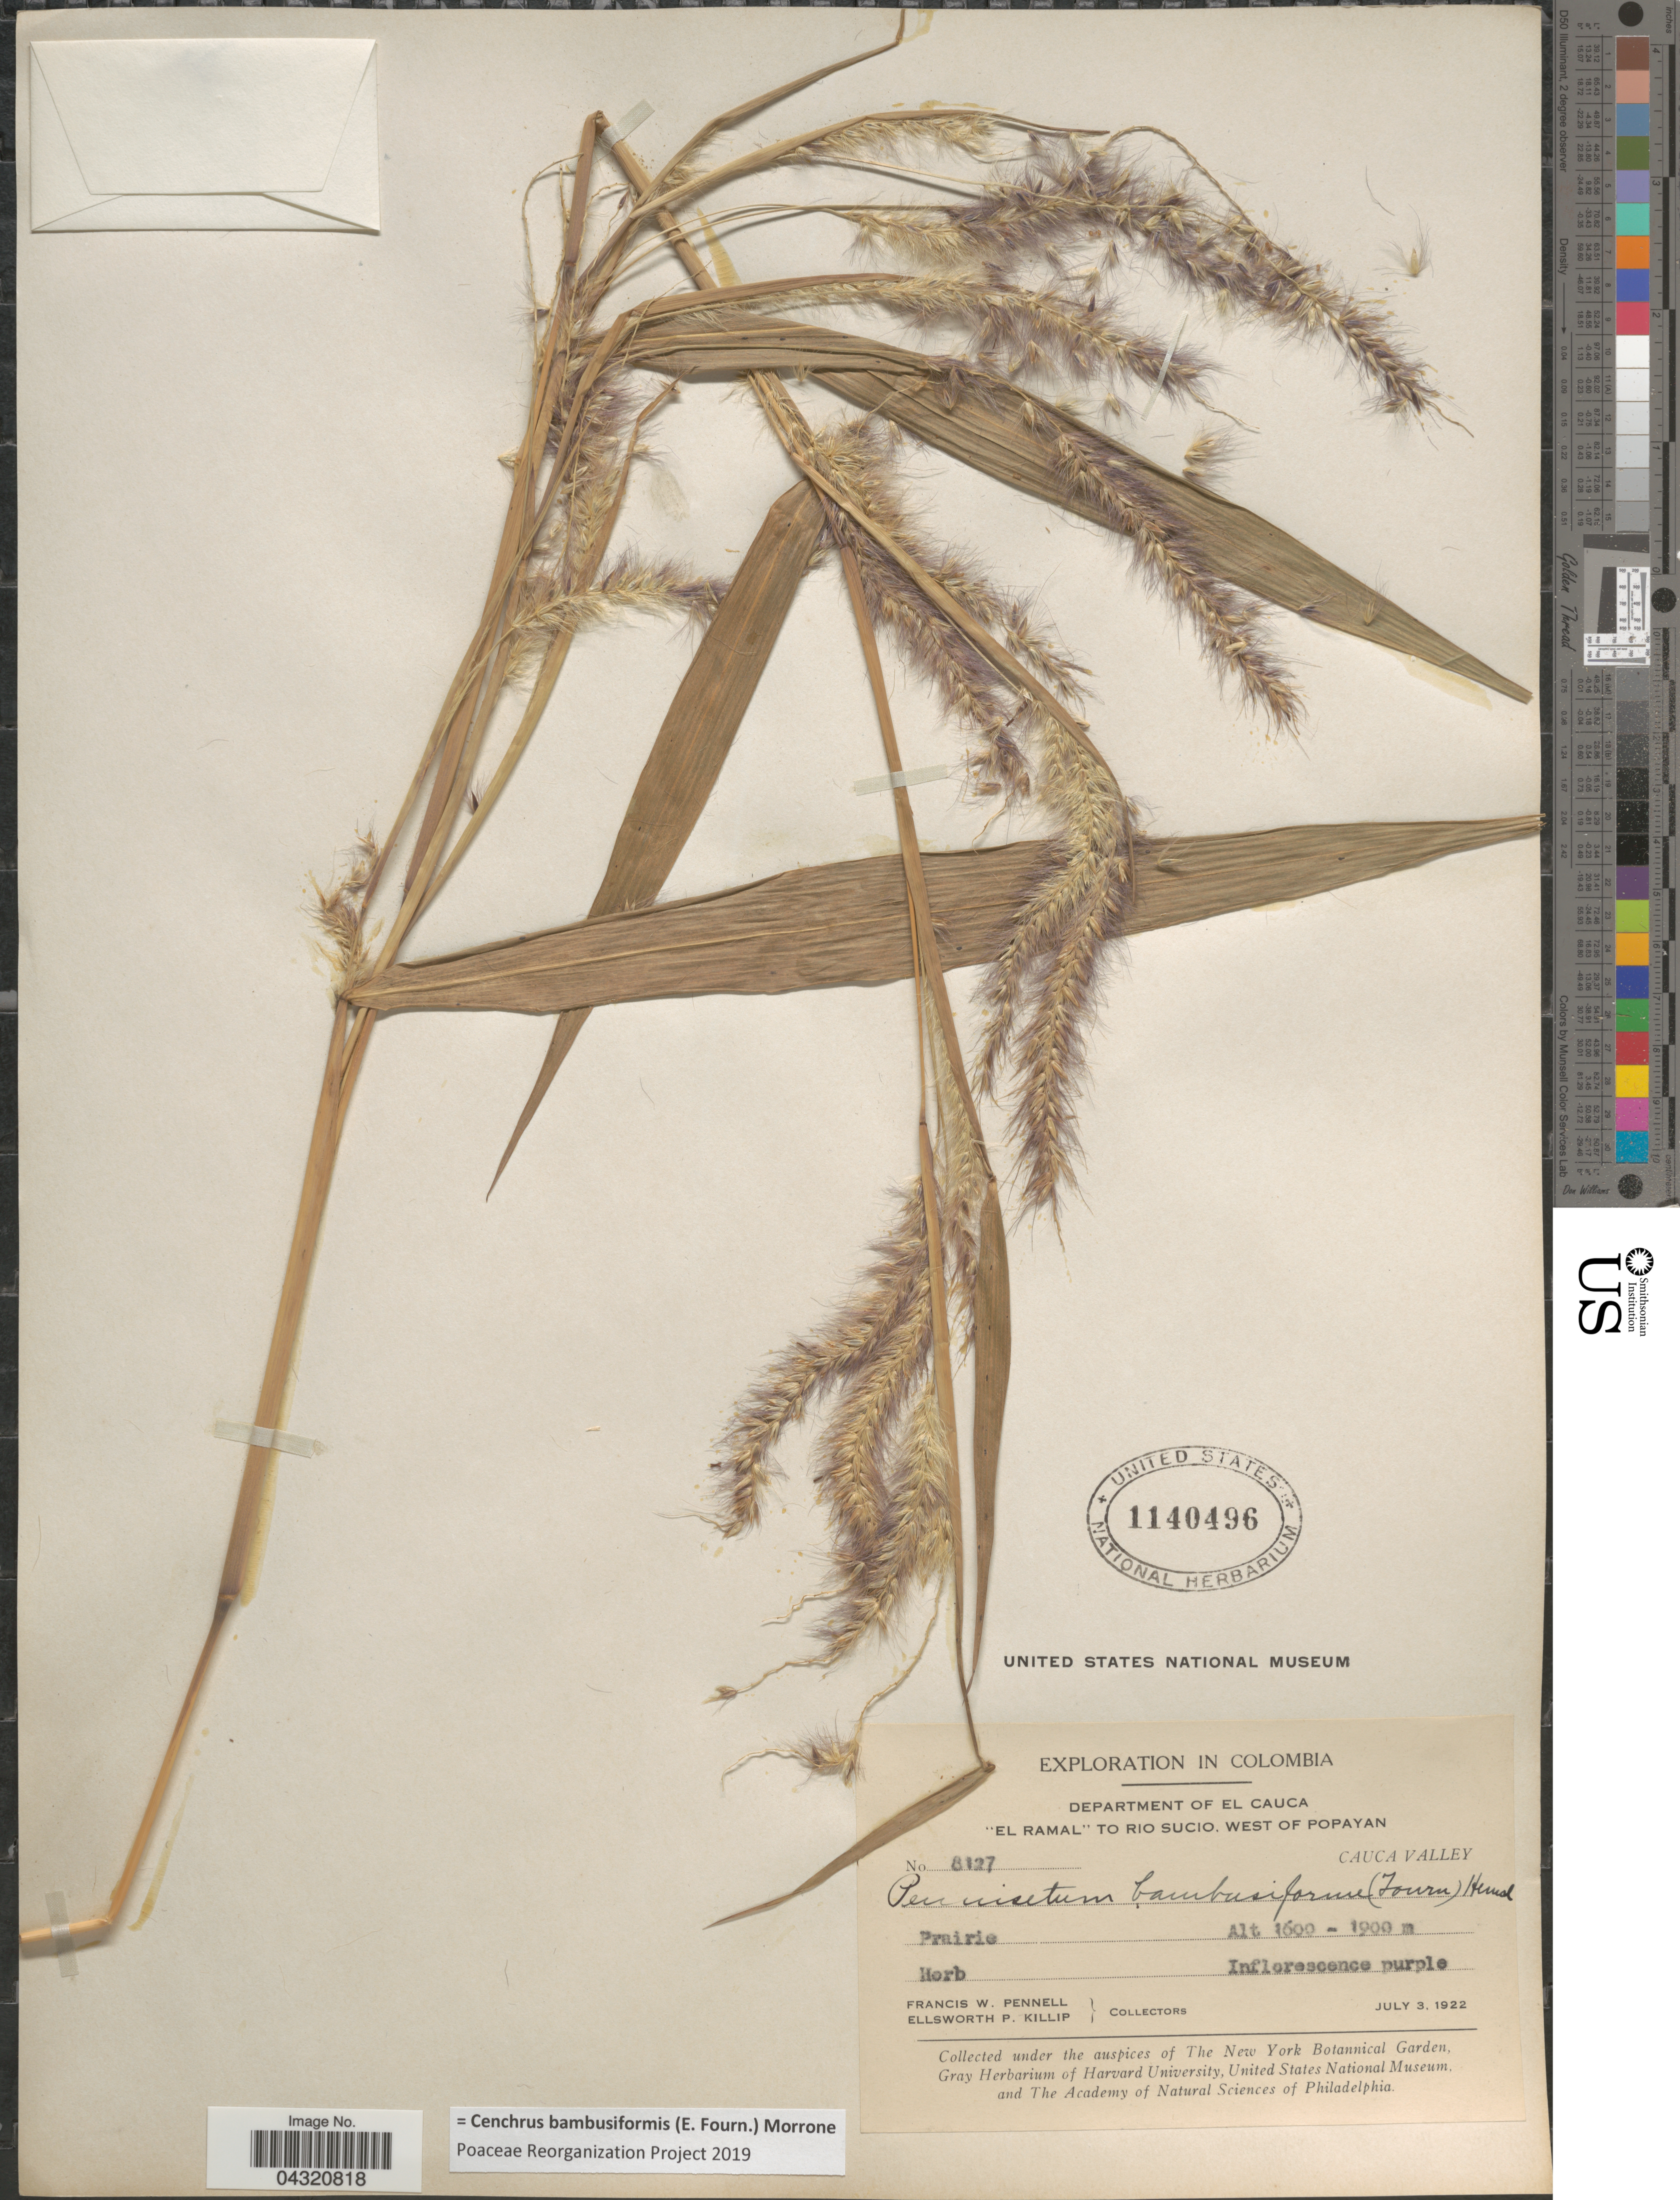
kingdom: Plantae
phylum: Tracheophyta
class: Liliopsida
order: Poales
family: Poaceae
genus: Cenchrus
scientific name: Cenchrus bambusiformis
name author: (E. Fourn.) Morrone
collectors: F. W. Pennell & E. P. Killip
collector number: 8127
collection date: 1922-07-03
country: Colombia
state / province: Cauca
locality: Exploration in Colombia. Department of El Cauca. "El Ramal" to Rio Sucio, West of Popayan.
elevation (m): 1600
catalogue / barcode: US 1140496